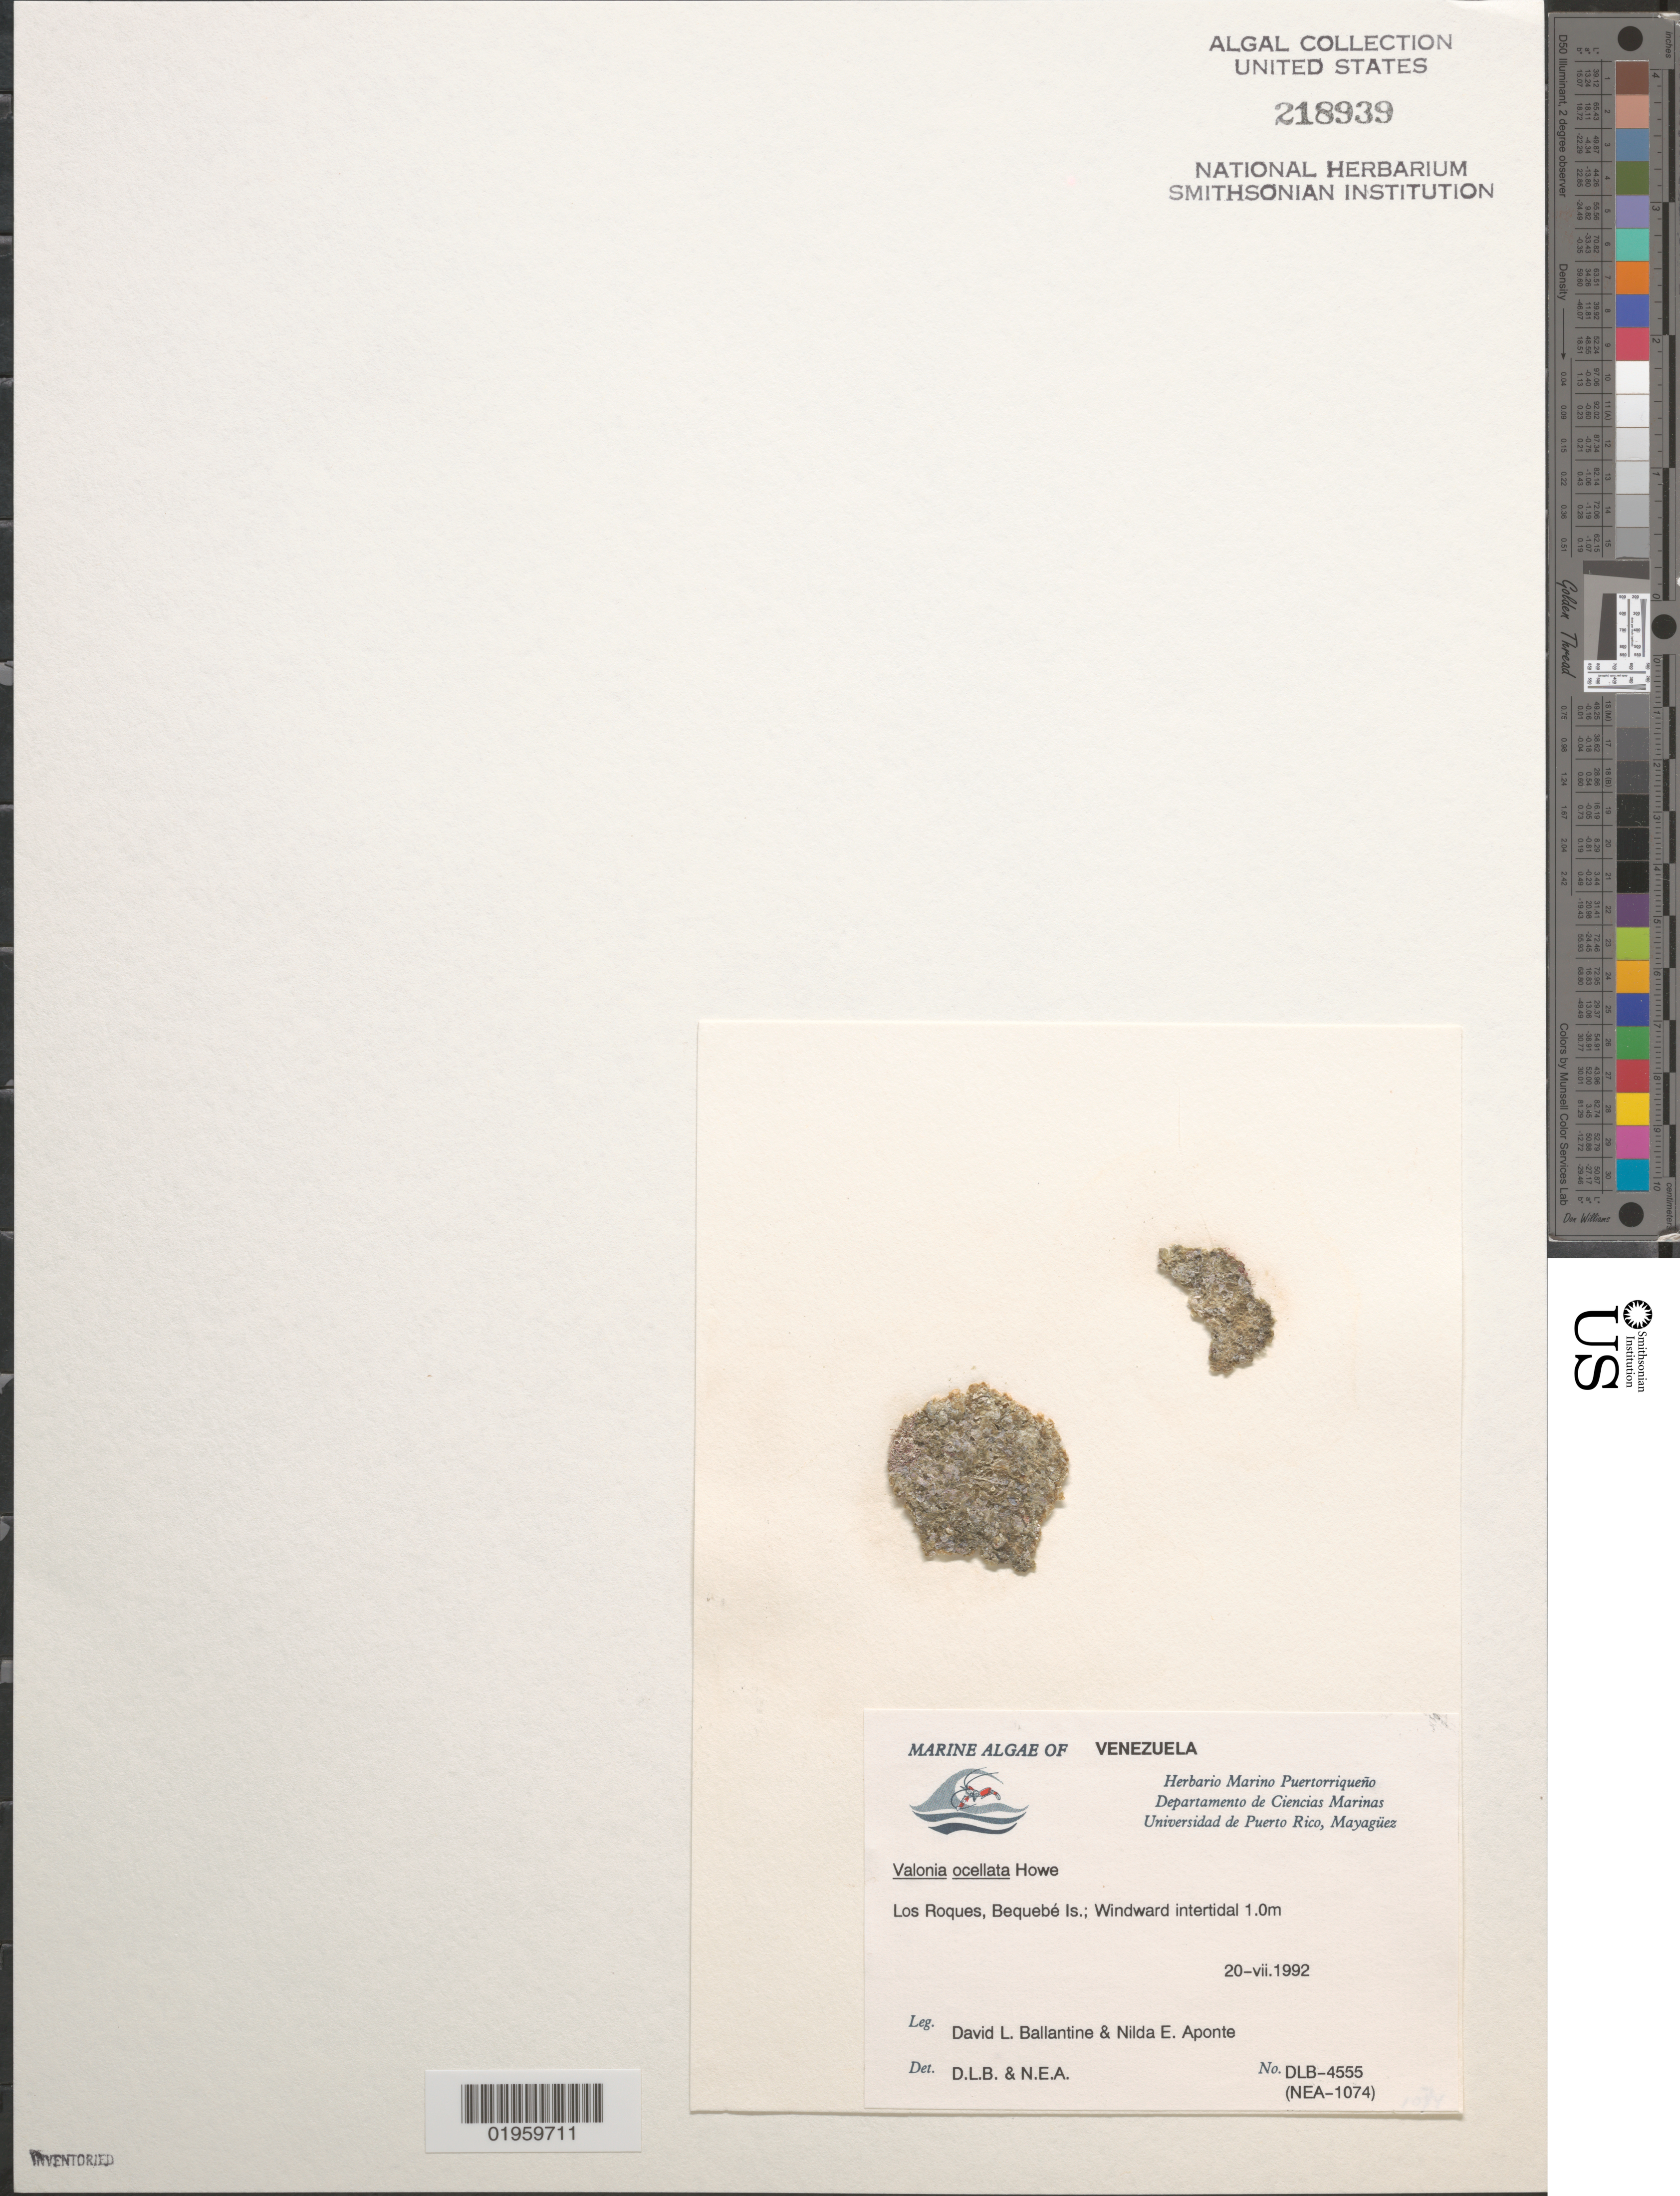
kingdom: Plantae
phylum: Chlorophyta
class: Ulvophyceae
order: Siphonocladales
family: Siphonocladaceae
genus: Dictyosphaeria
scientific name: Dictyosphaeria ocellata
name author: (M. Howe) Olsen-Stojkovich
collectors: D.L. Ballantine & N. E. Aponte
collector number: DLB-4555/(NEA-1074)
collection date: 1992-07-20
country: Venezuela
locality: Los Roques, Bequebé Is.; Windward intertidal.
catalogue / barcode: US 218939